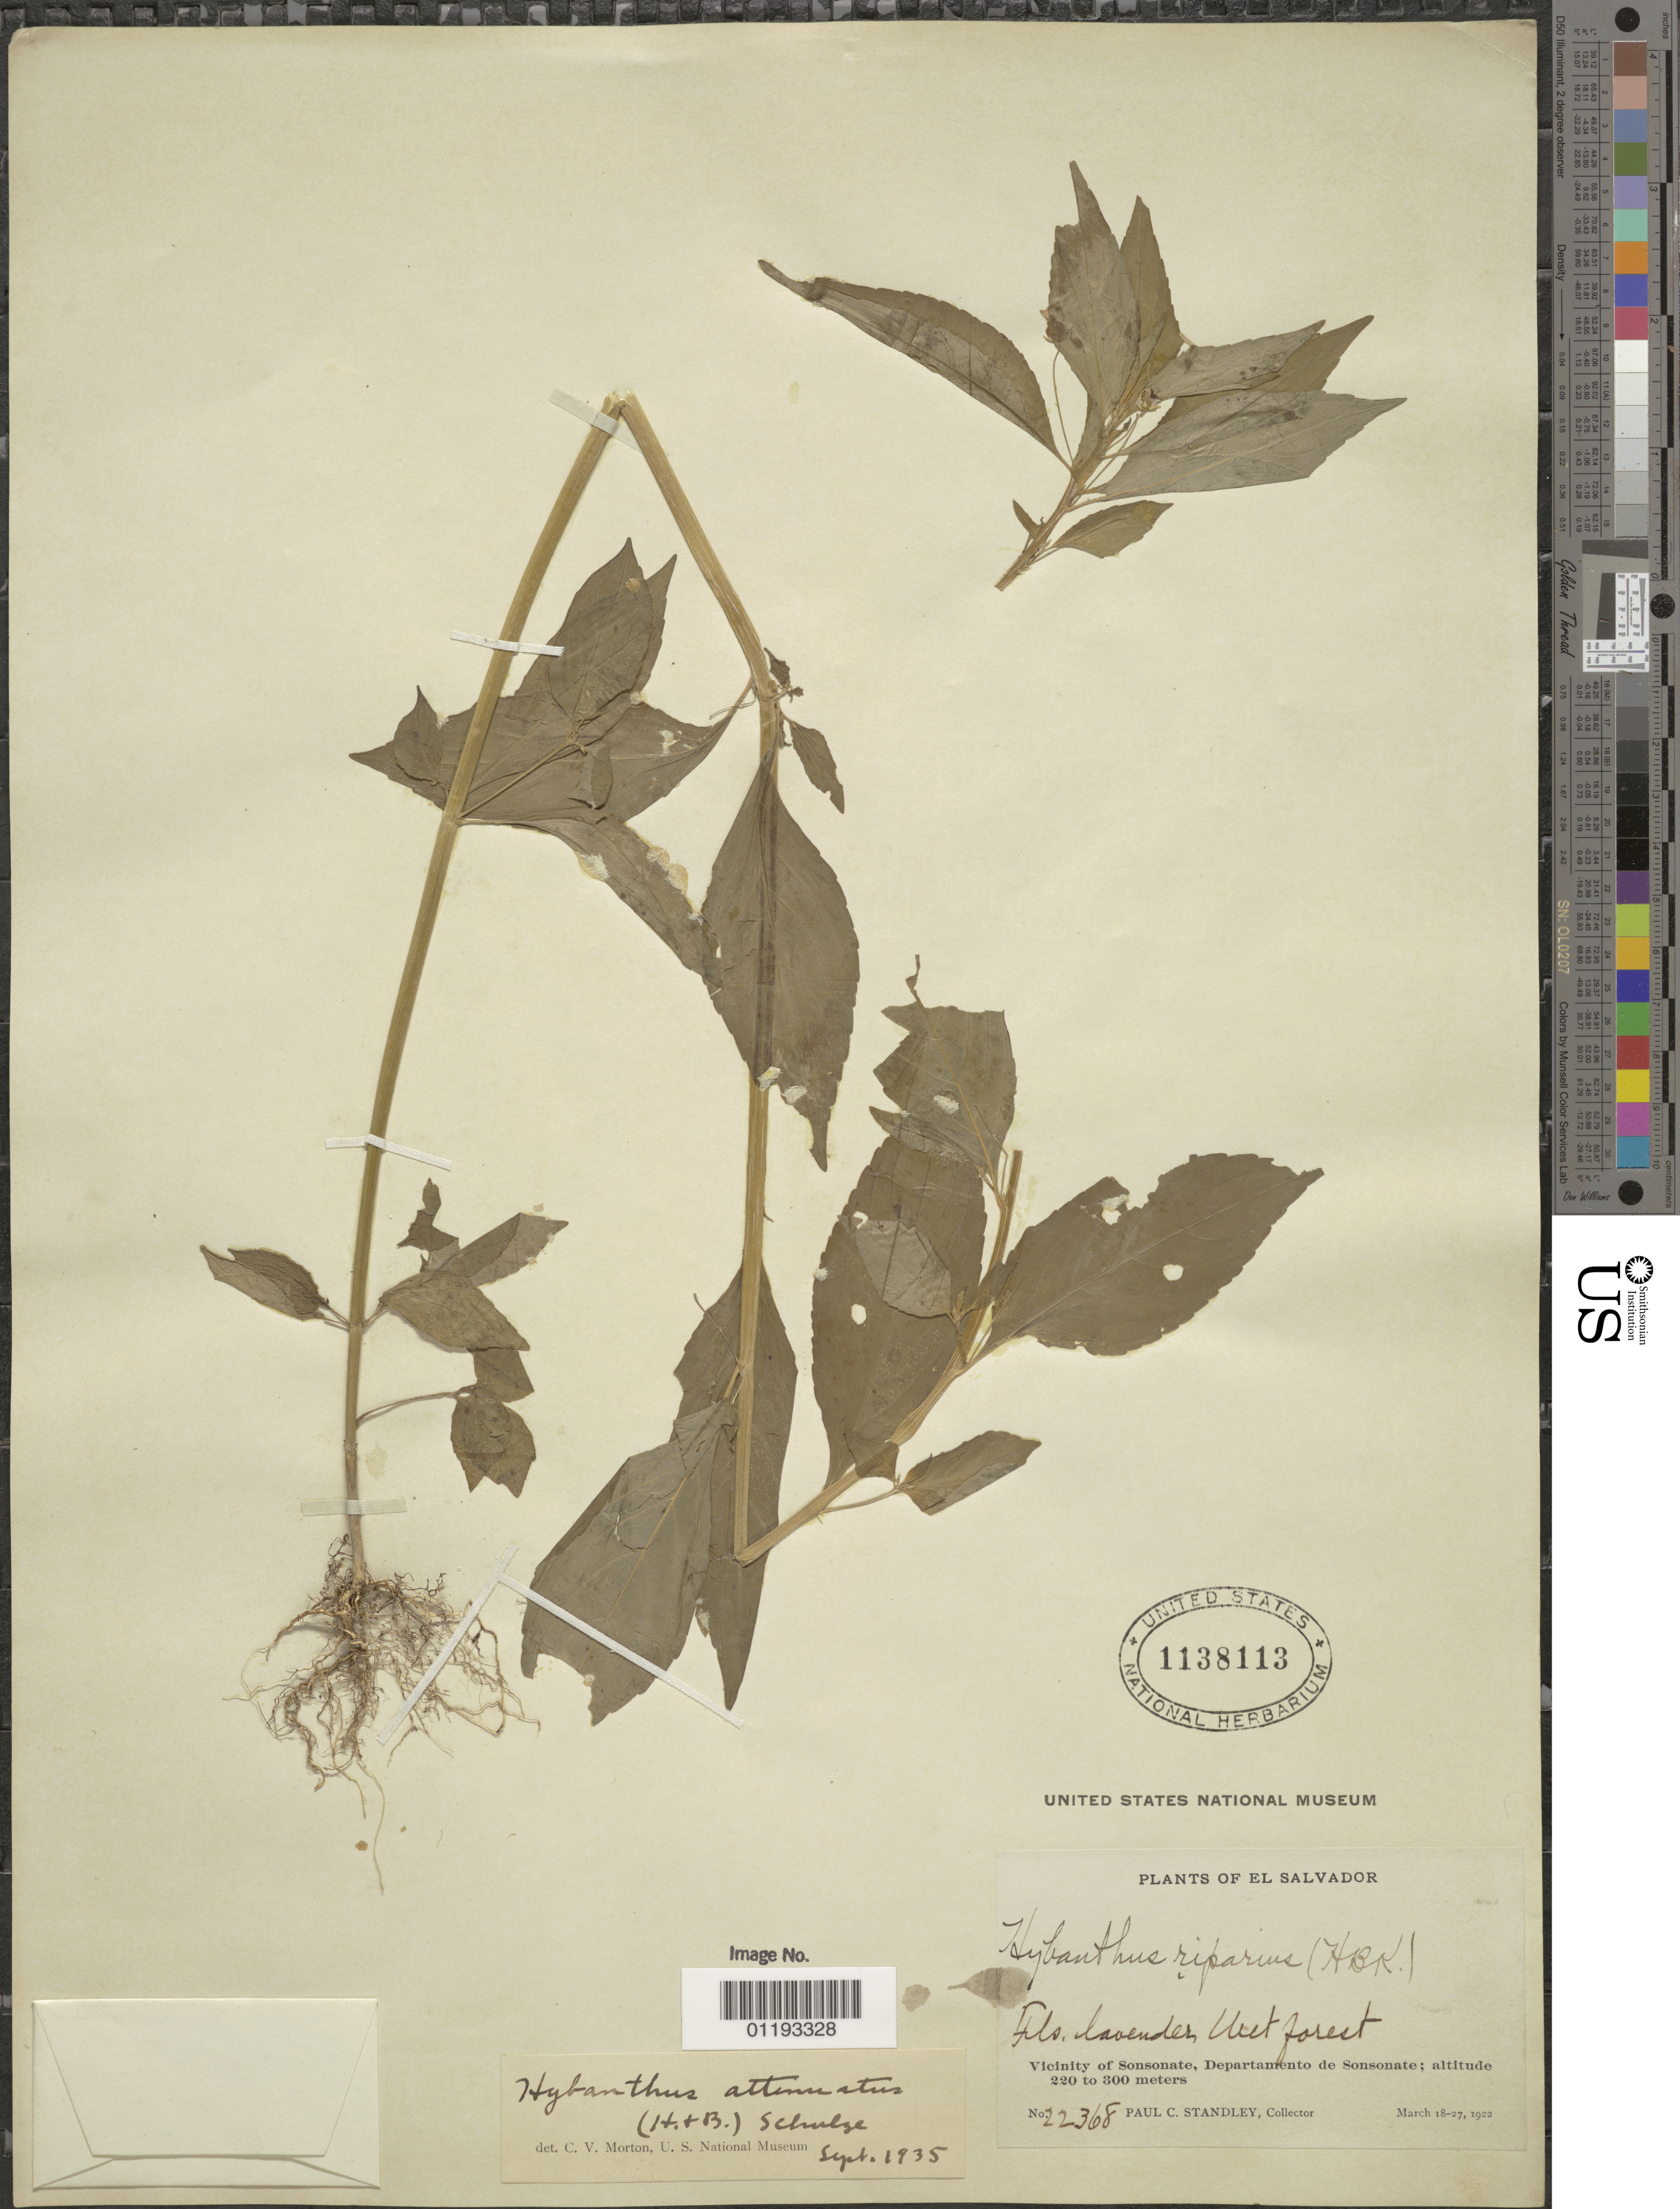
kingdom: Plantae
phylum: Tracheophyta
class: Magnoliopsida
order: Malpighiales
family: Violaceae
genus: Pombalia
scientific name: Pombalia attenuata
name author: (Humb. & Bonpl. ex Willd.) Paula-Souza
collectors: P. C. Standley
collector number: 22386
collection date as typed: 18 Mar 1922 to 27 Mar 1922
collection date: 1922-03-18/1922-03-27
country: El Salvador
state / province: Sonsonate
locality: Vicinity of Sonsonate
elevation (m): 220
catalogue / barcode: US 1138113